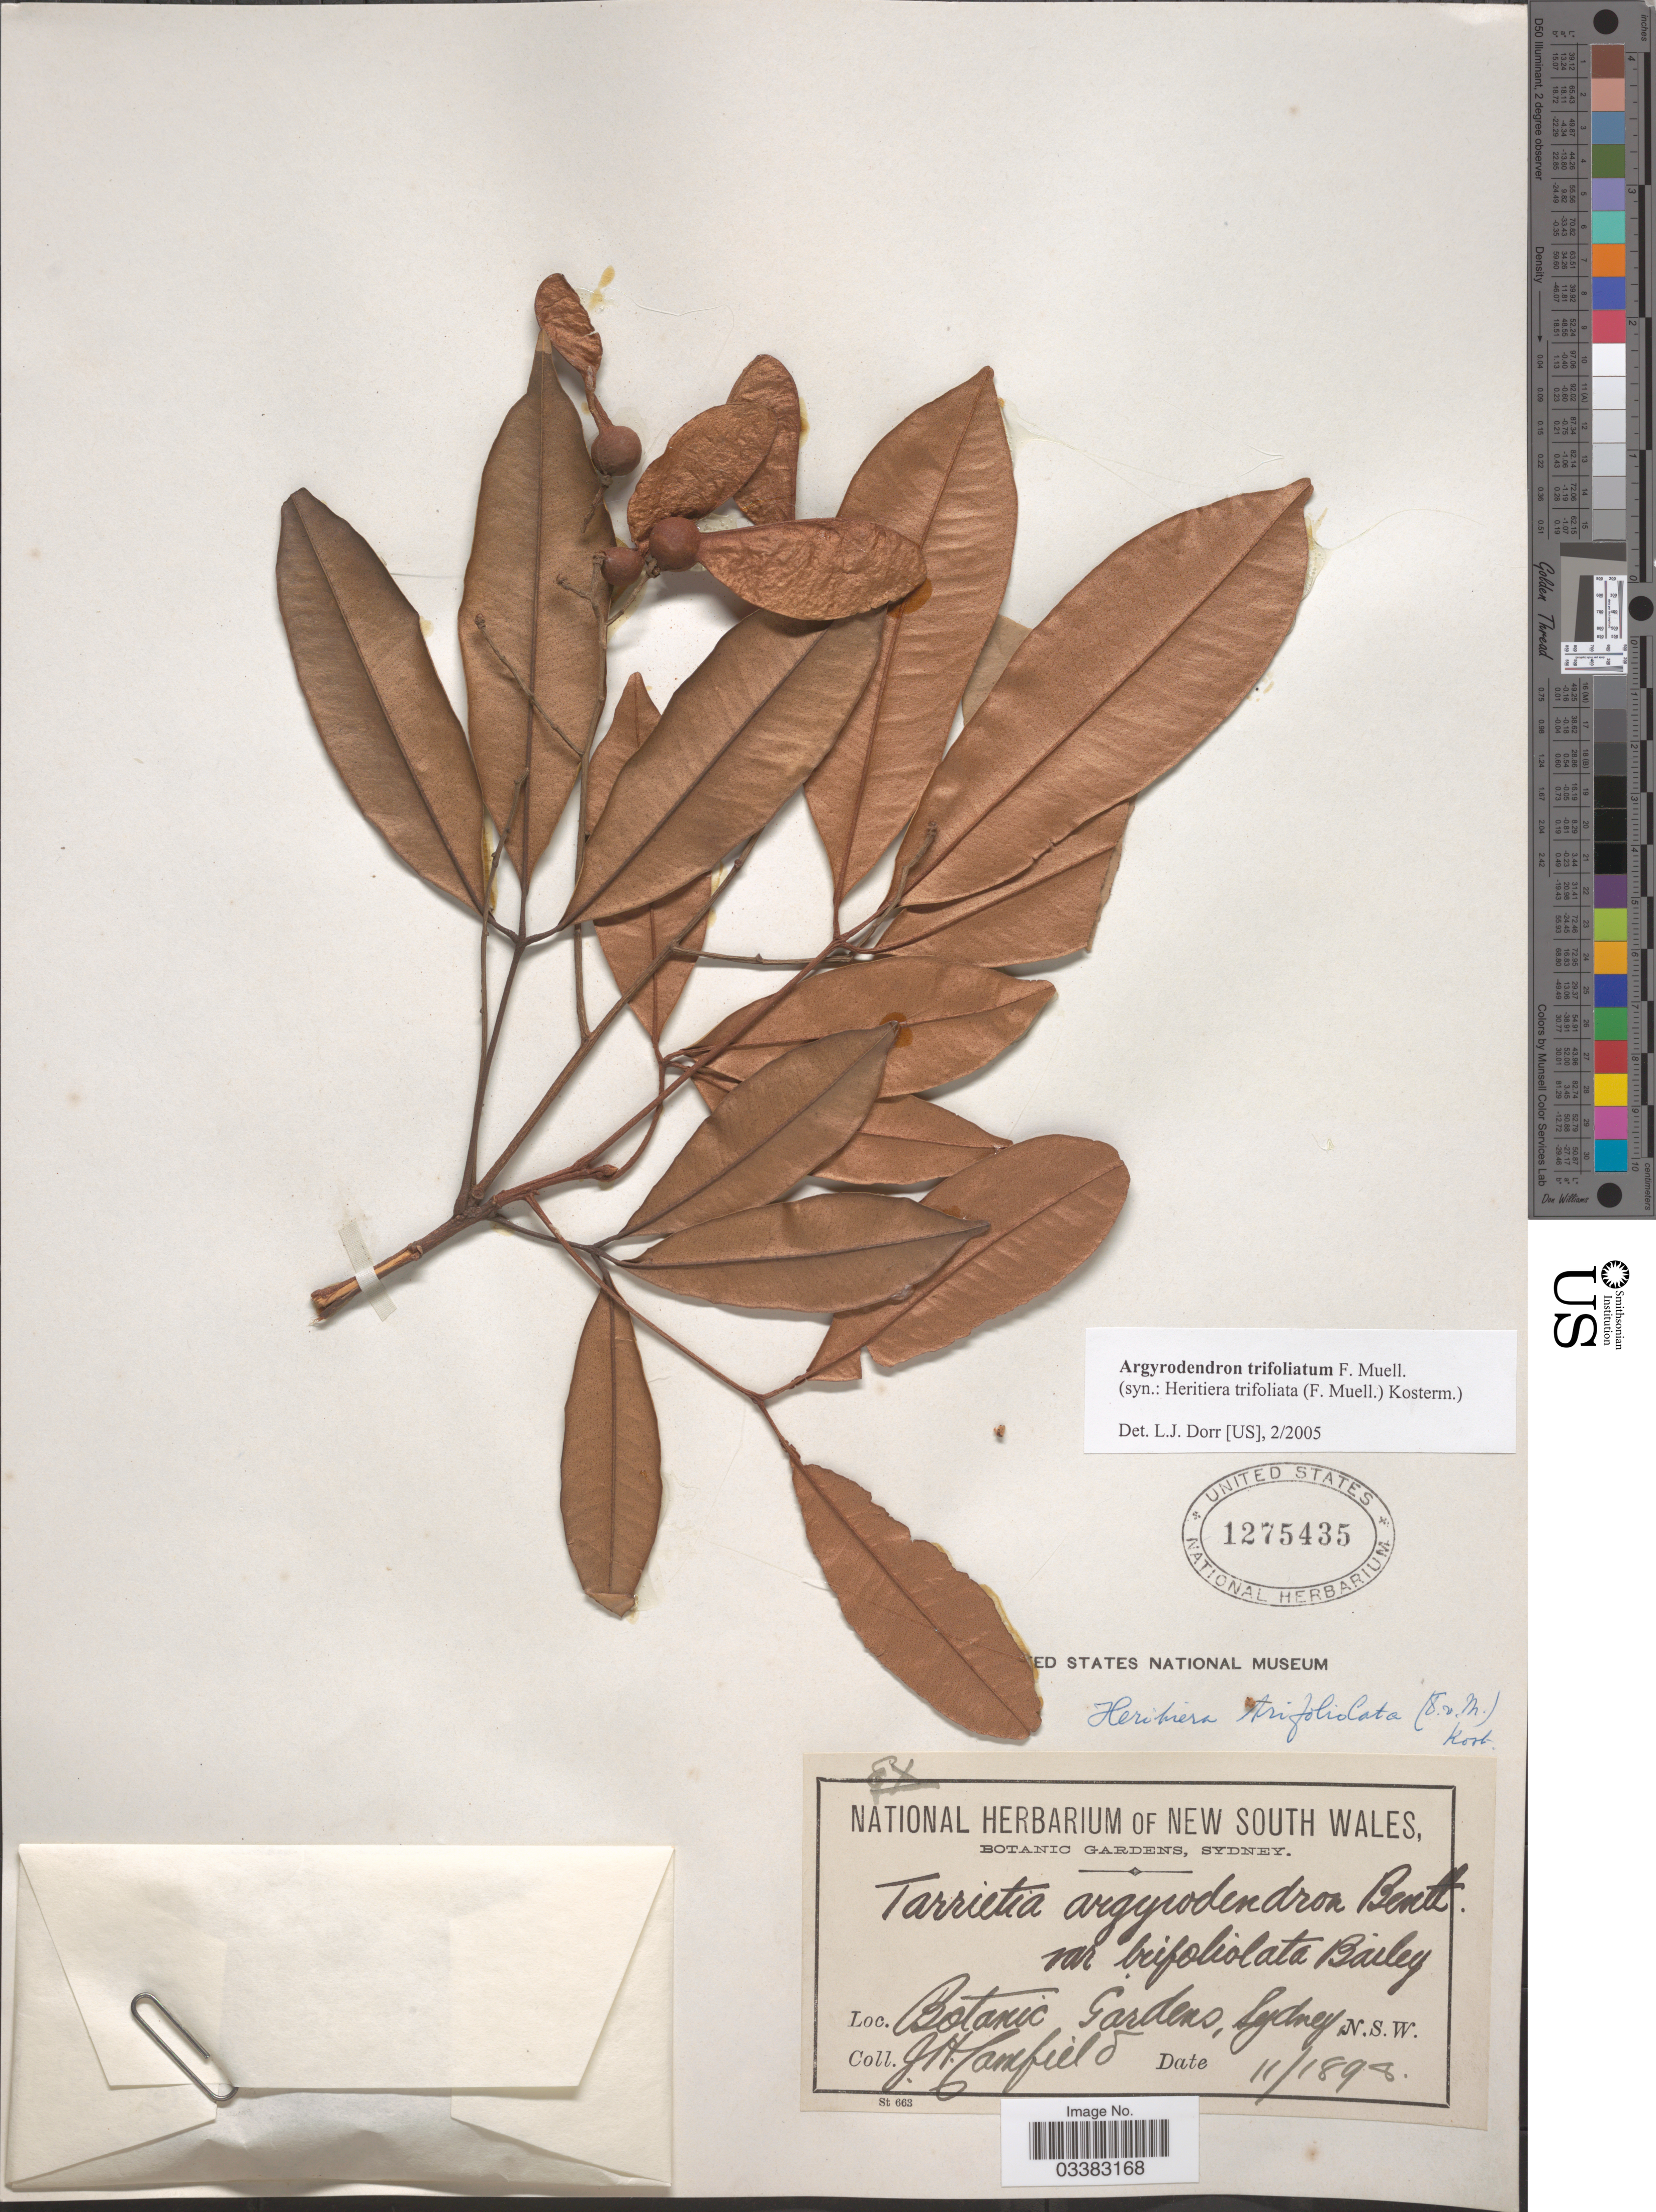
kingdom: Plantae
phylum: Tracheophyta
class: Magnoliopsida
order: Malvales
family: Malvaceae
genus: Argyrodendron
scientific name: Argyrodendron trifoliolatum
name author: F. Muell.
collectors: J. Camfield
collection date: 1898-11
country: Australia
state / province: New South Wales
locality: Botanic Gardens, Sydney.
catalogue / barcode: US 1275435